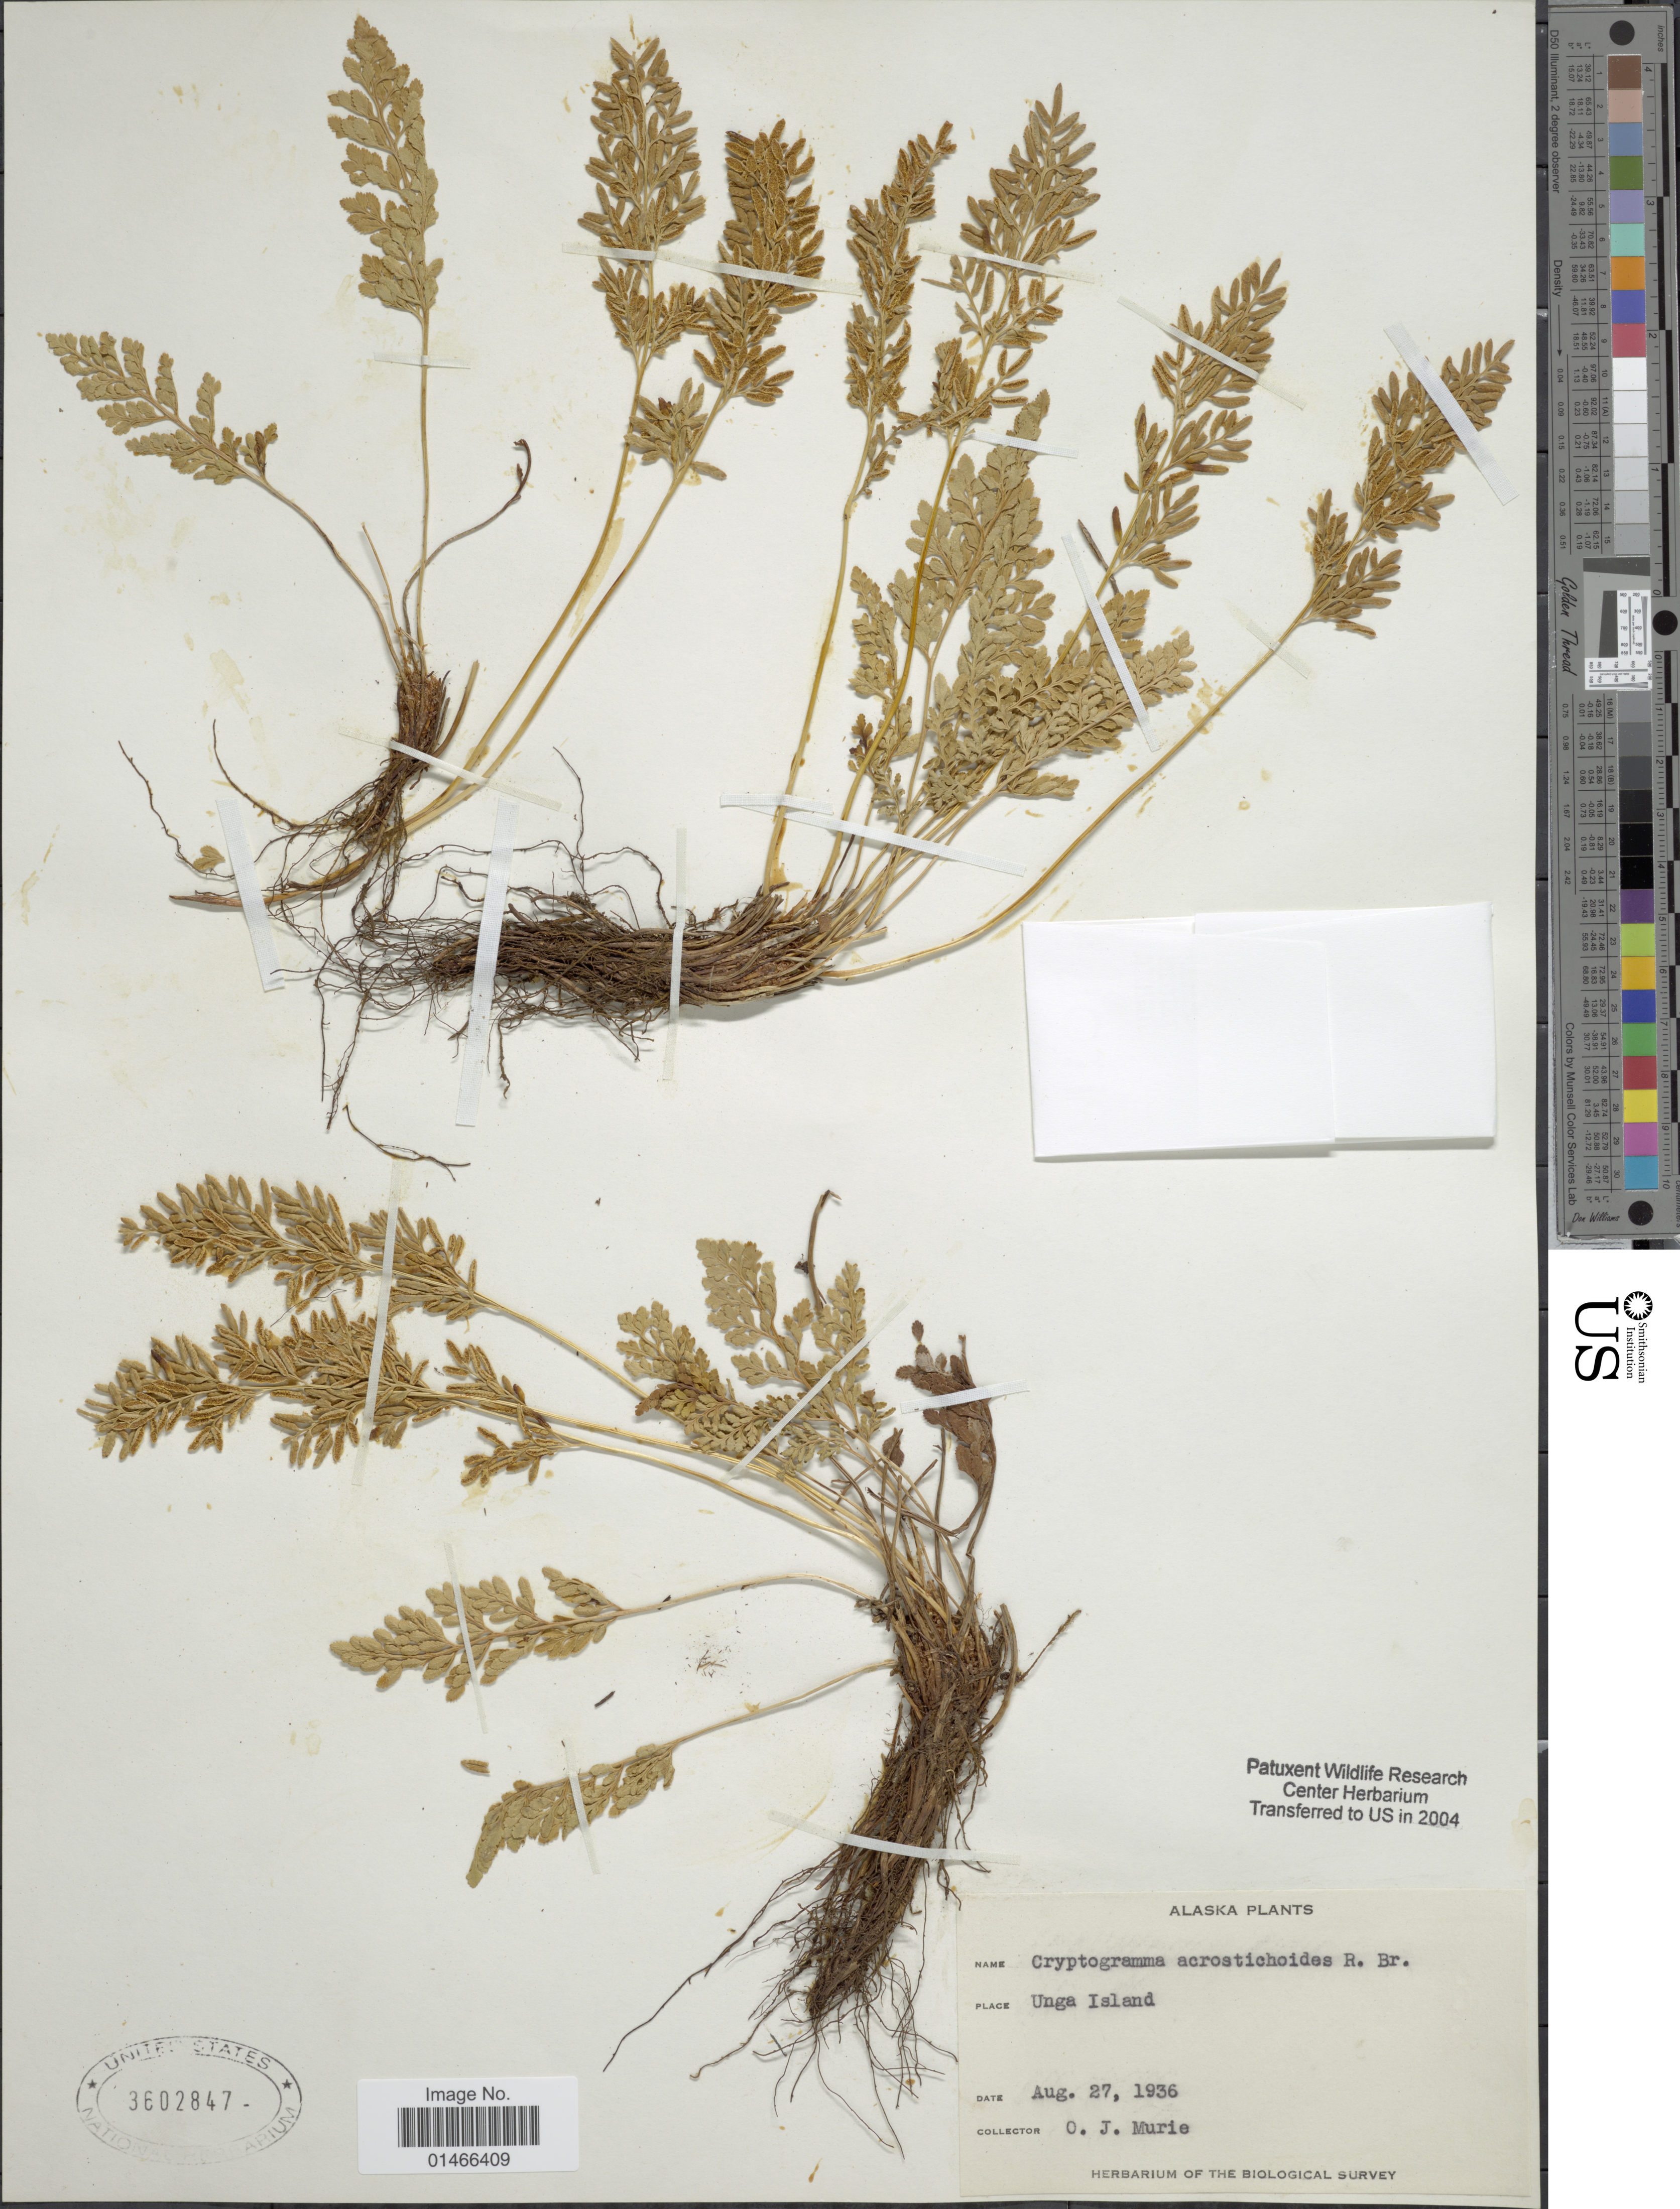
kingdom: Plantae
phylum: Tracheophyta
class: Polypodiopsida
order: Polypodiales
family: Pteridaceae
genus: Cryptogramma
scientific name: Cryptogramma acrostichoides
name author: R. Br.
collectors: O. Murie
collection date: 1936-08-27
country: United States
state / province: Alaska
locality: Unga Island.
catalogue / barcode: US 3602847